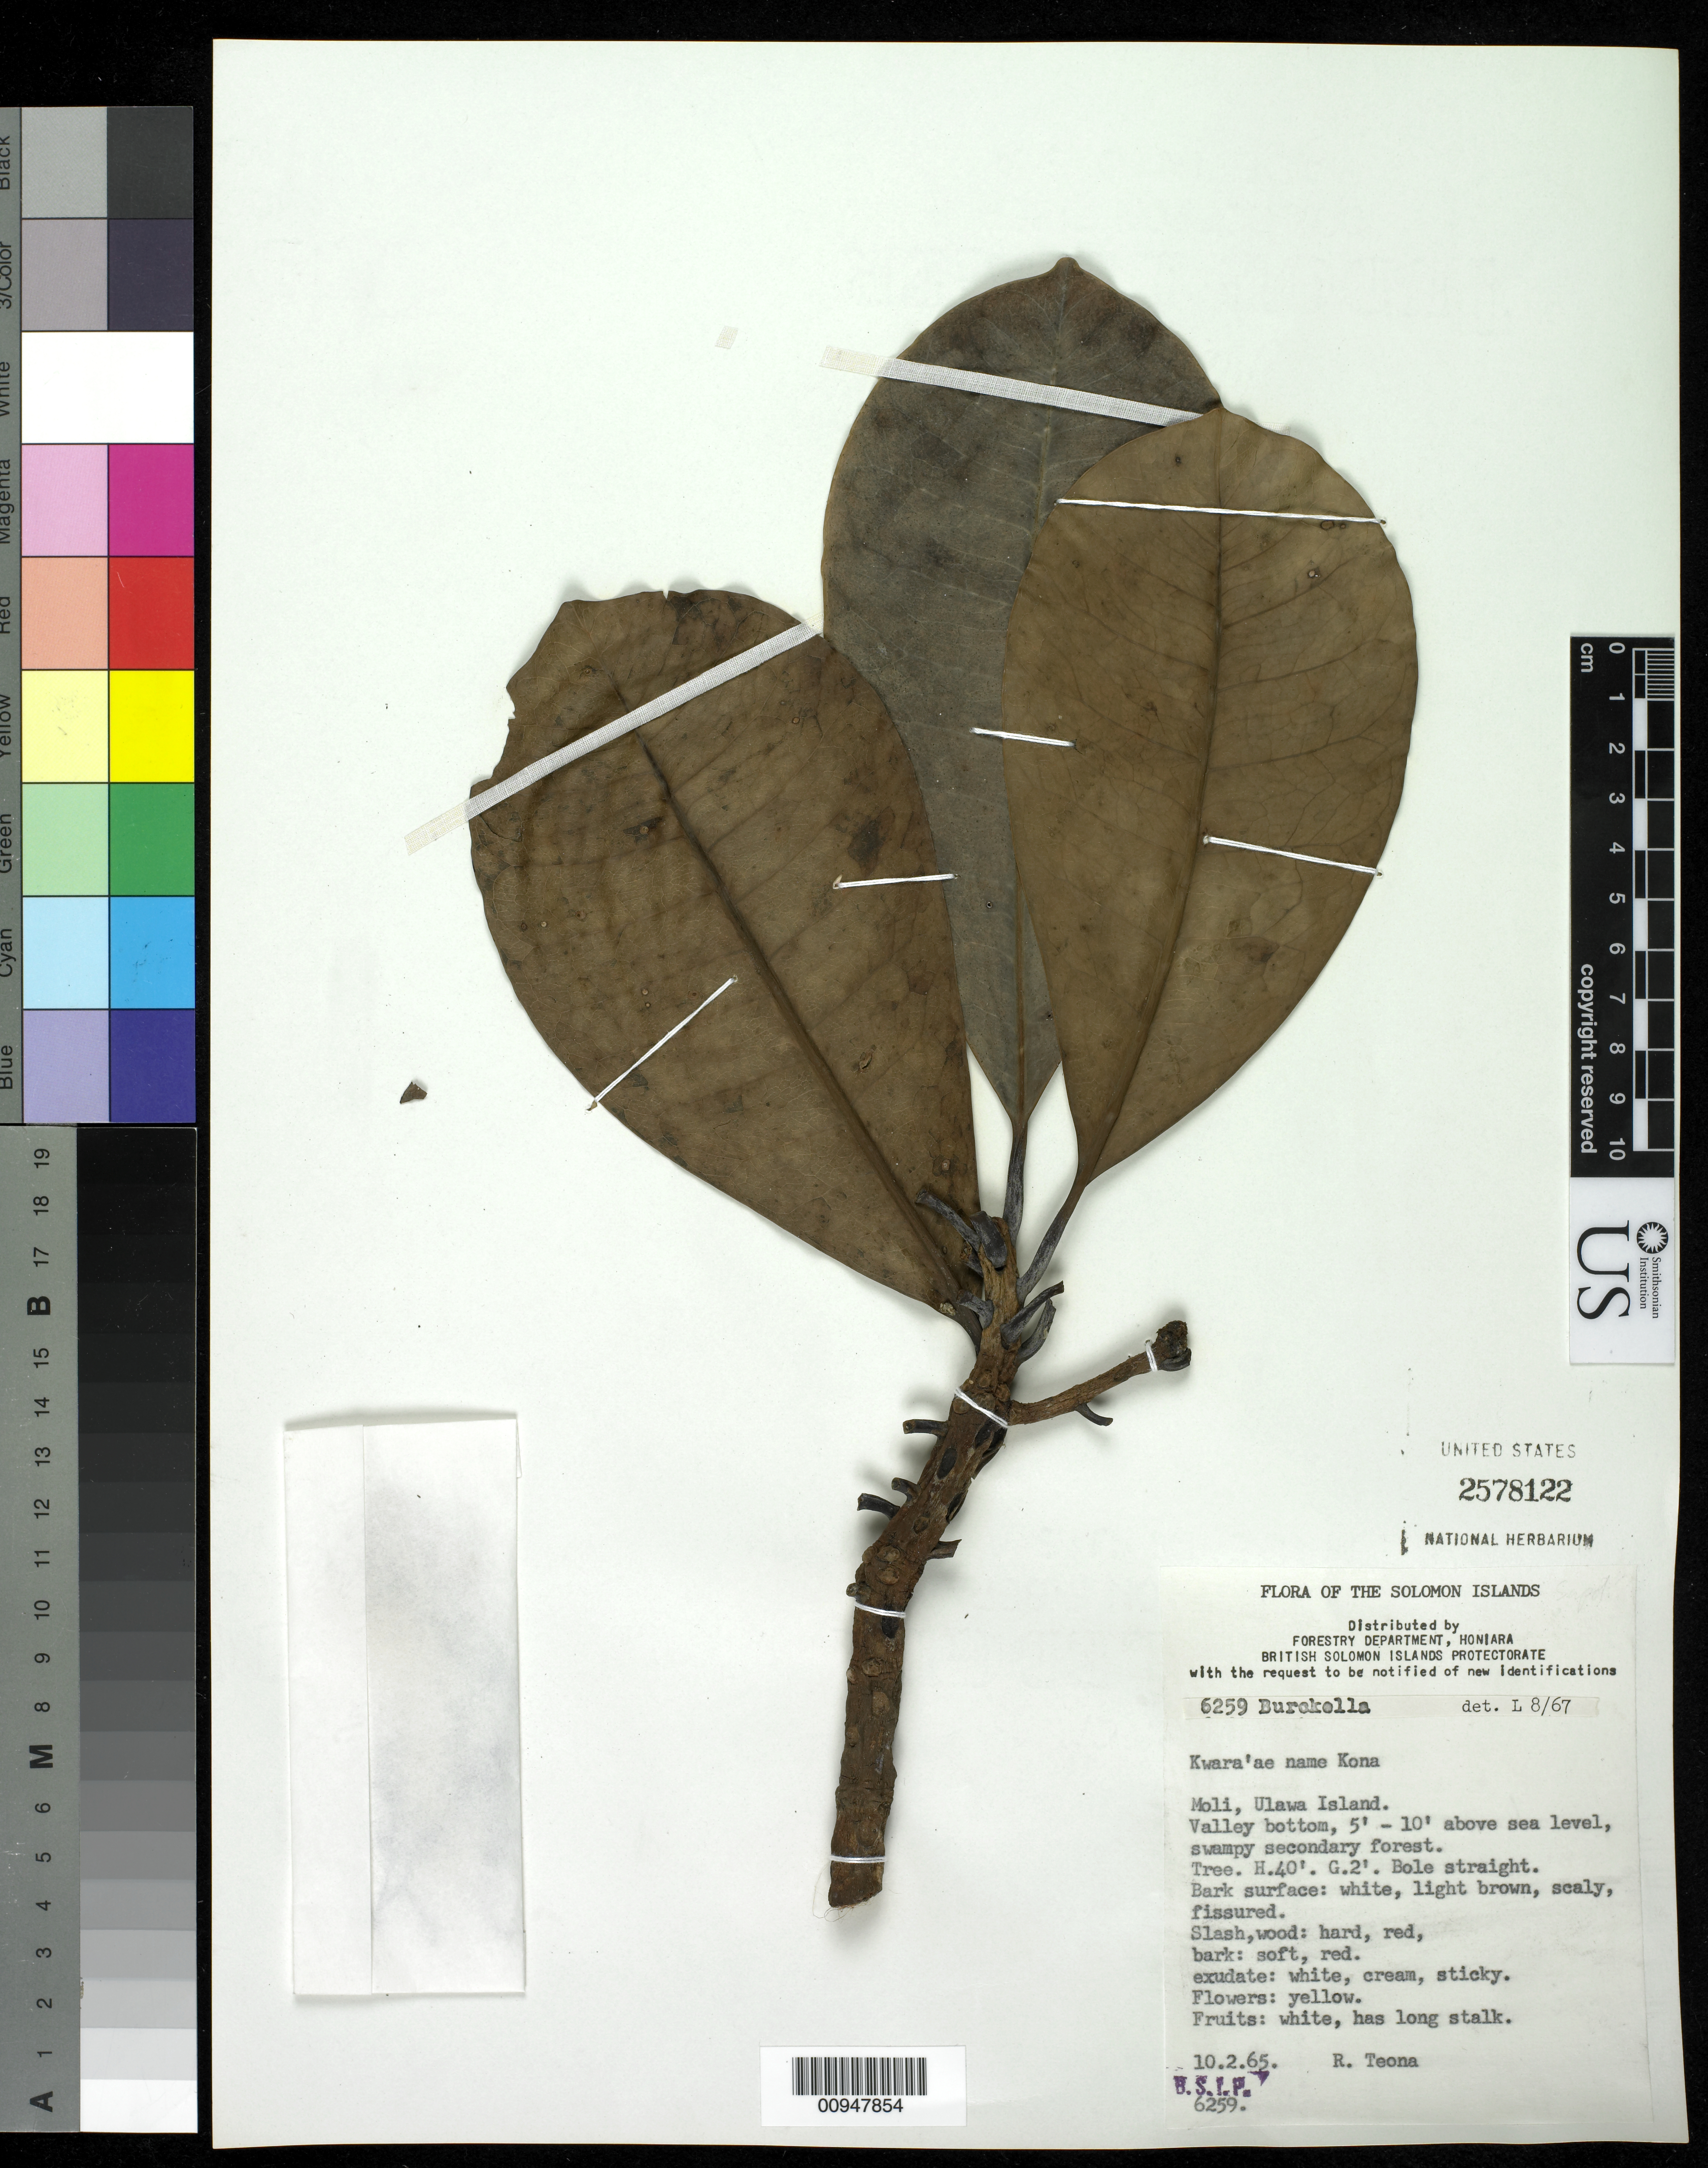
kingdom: Plantae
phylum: Tracheophyta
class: Magnoliopsida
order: Ericales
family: Sapotaceae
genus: Burckella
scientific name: Burckella sp.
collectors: R. Teona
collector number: BSIP 6259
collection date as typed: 10 Feb 1965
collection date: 1965-02-10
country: Solomon Islands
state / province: Makira-Ulawa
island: Ulawa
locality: Moli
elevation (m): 2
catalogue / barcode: US 2578122